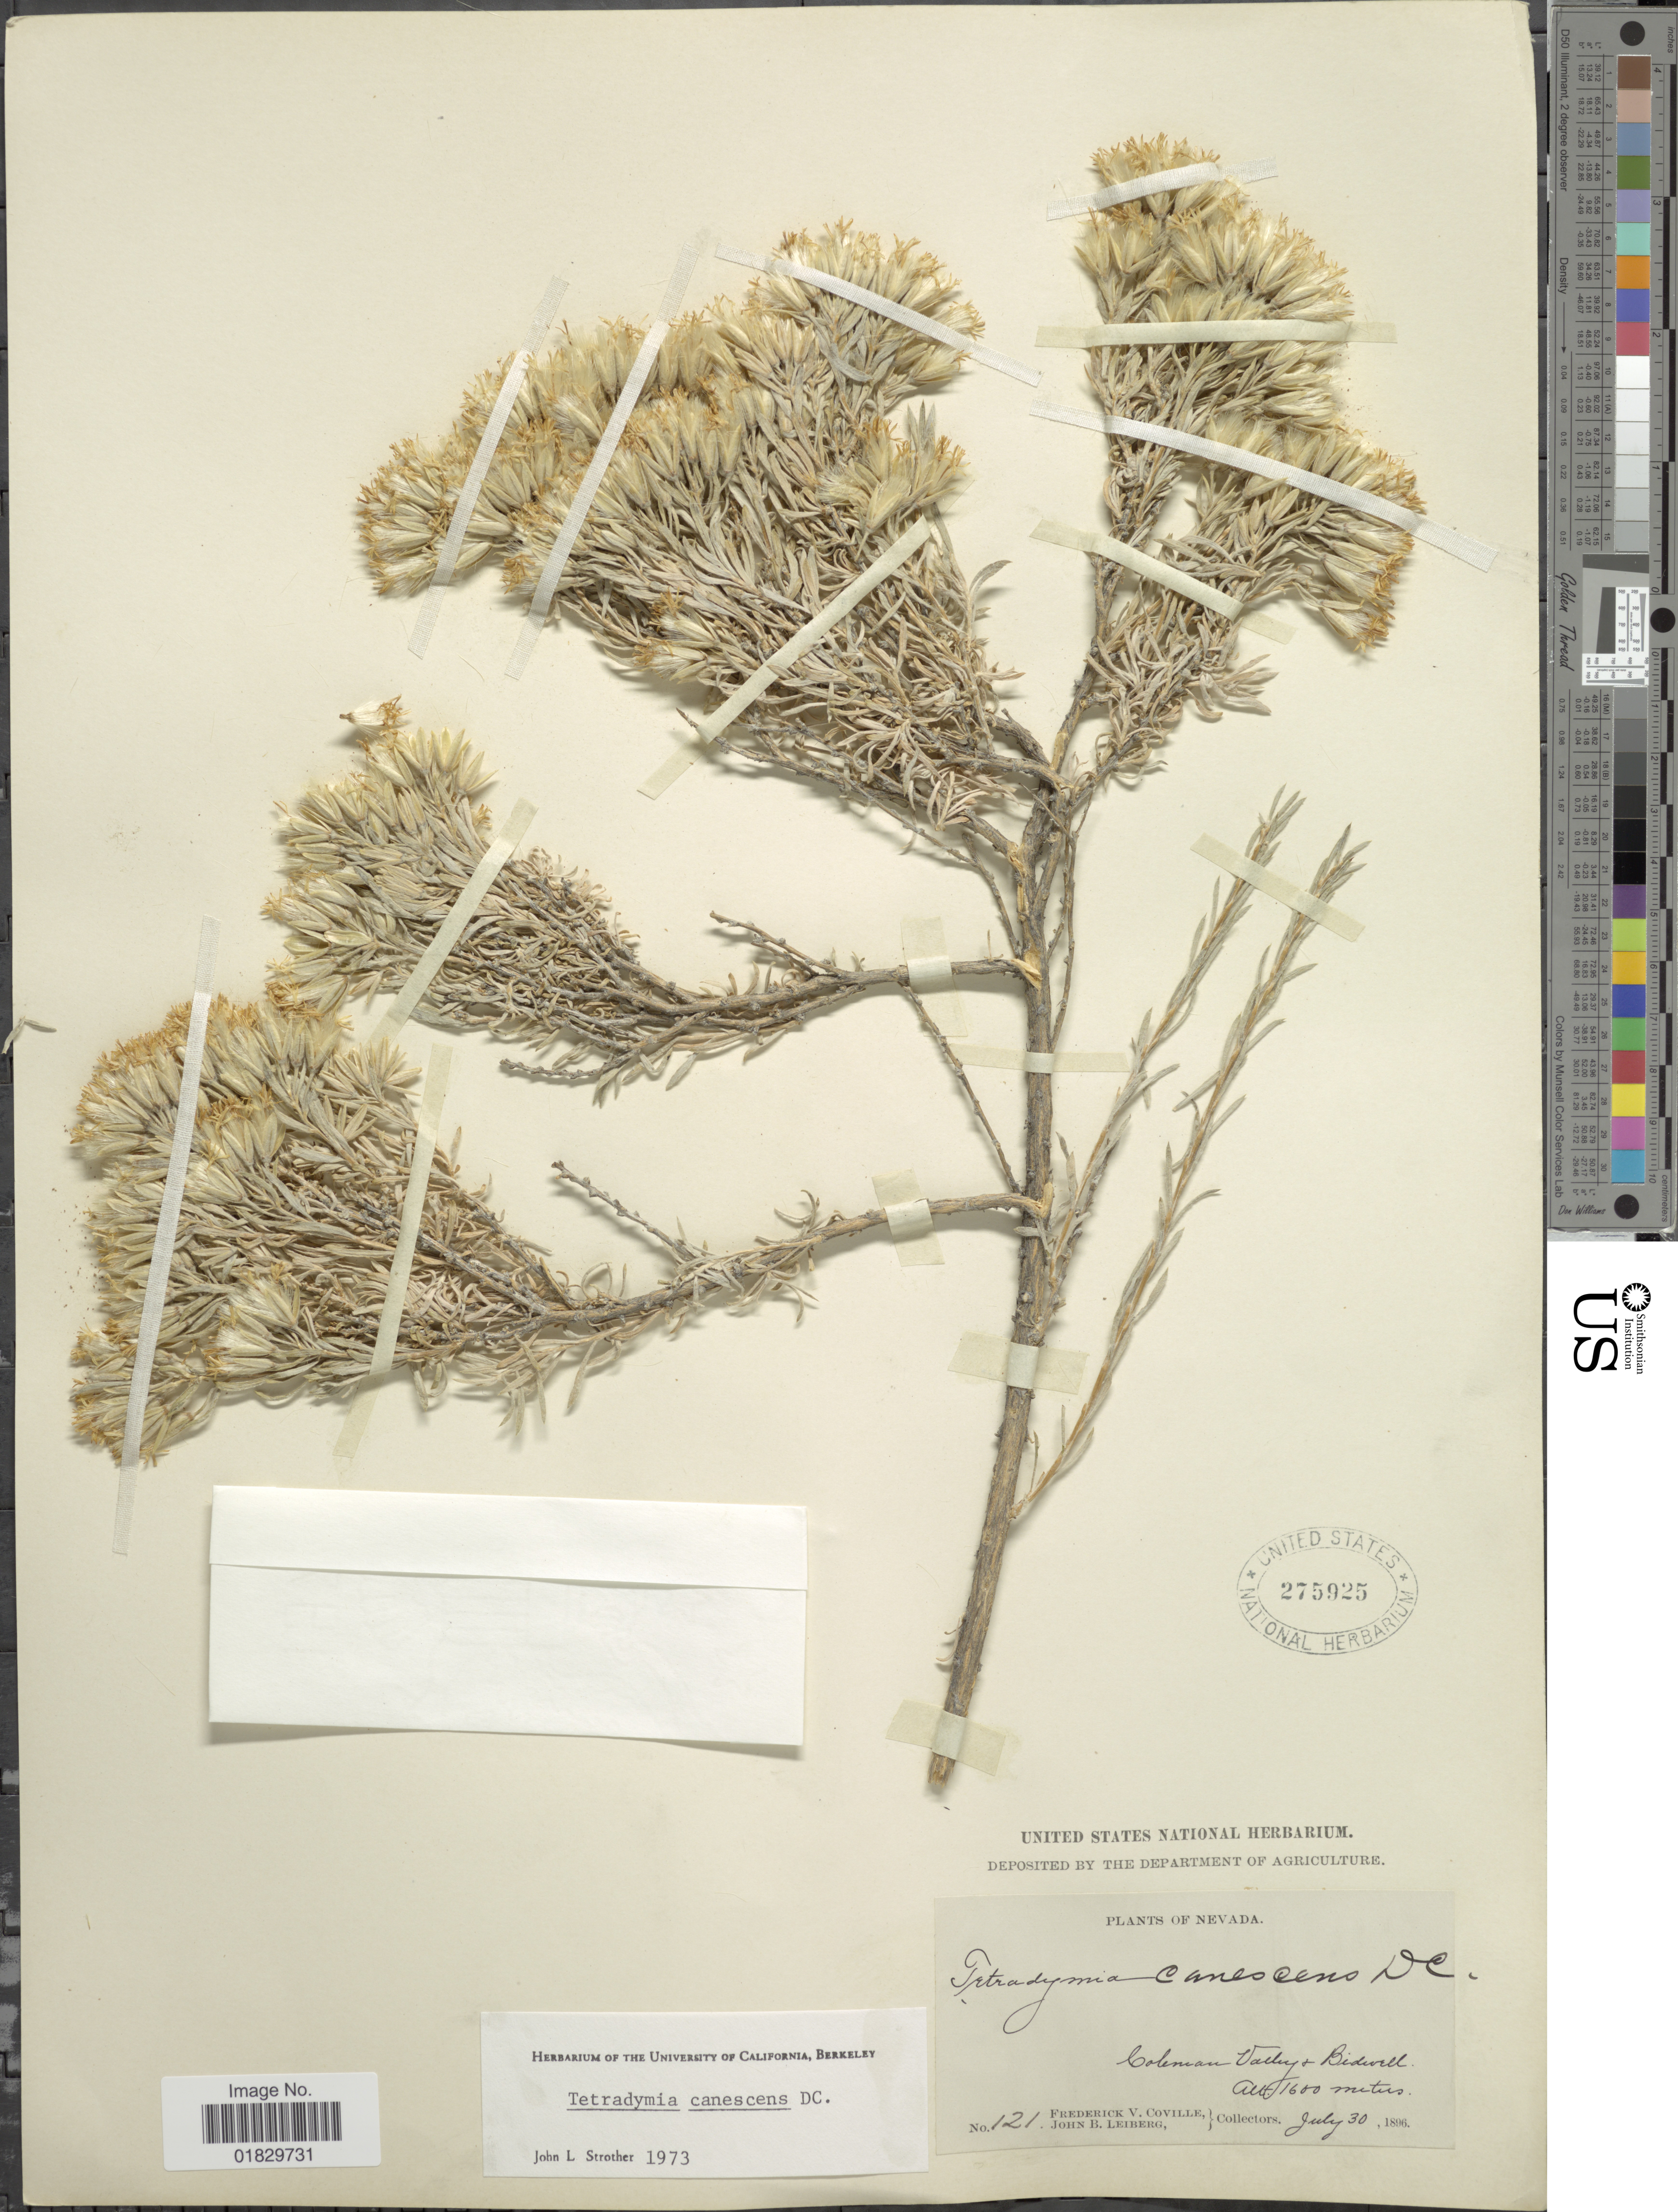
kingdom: Plantae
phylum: Tracheophyta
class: Magnoliopsida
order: Asterales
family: Asteraceae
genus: Tetradymia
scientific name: Tetradymia canescens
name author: DC.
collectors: F. V. Coville & J. B. Leiberg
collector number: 121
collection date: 1896-07-30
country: United States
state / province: Nevada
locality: Coleman Valley & Bidwell.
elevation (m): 1600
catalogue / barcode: US 275925